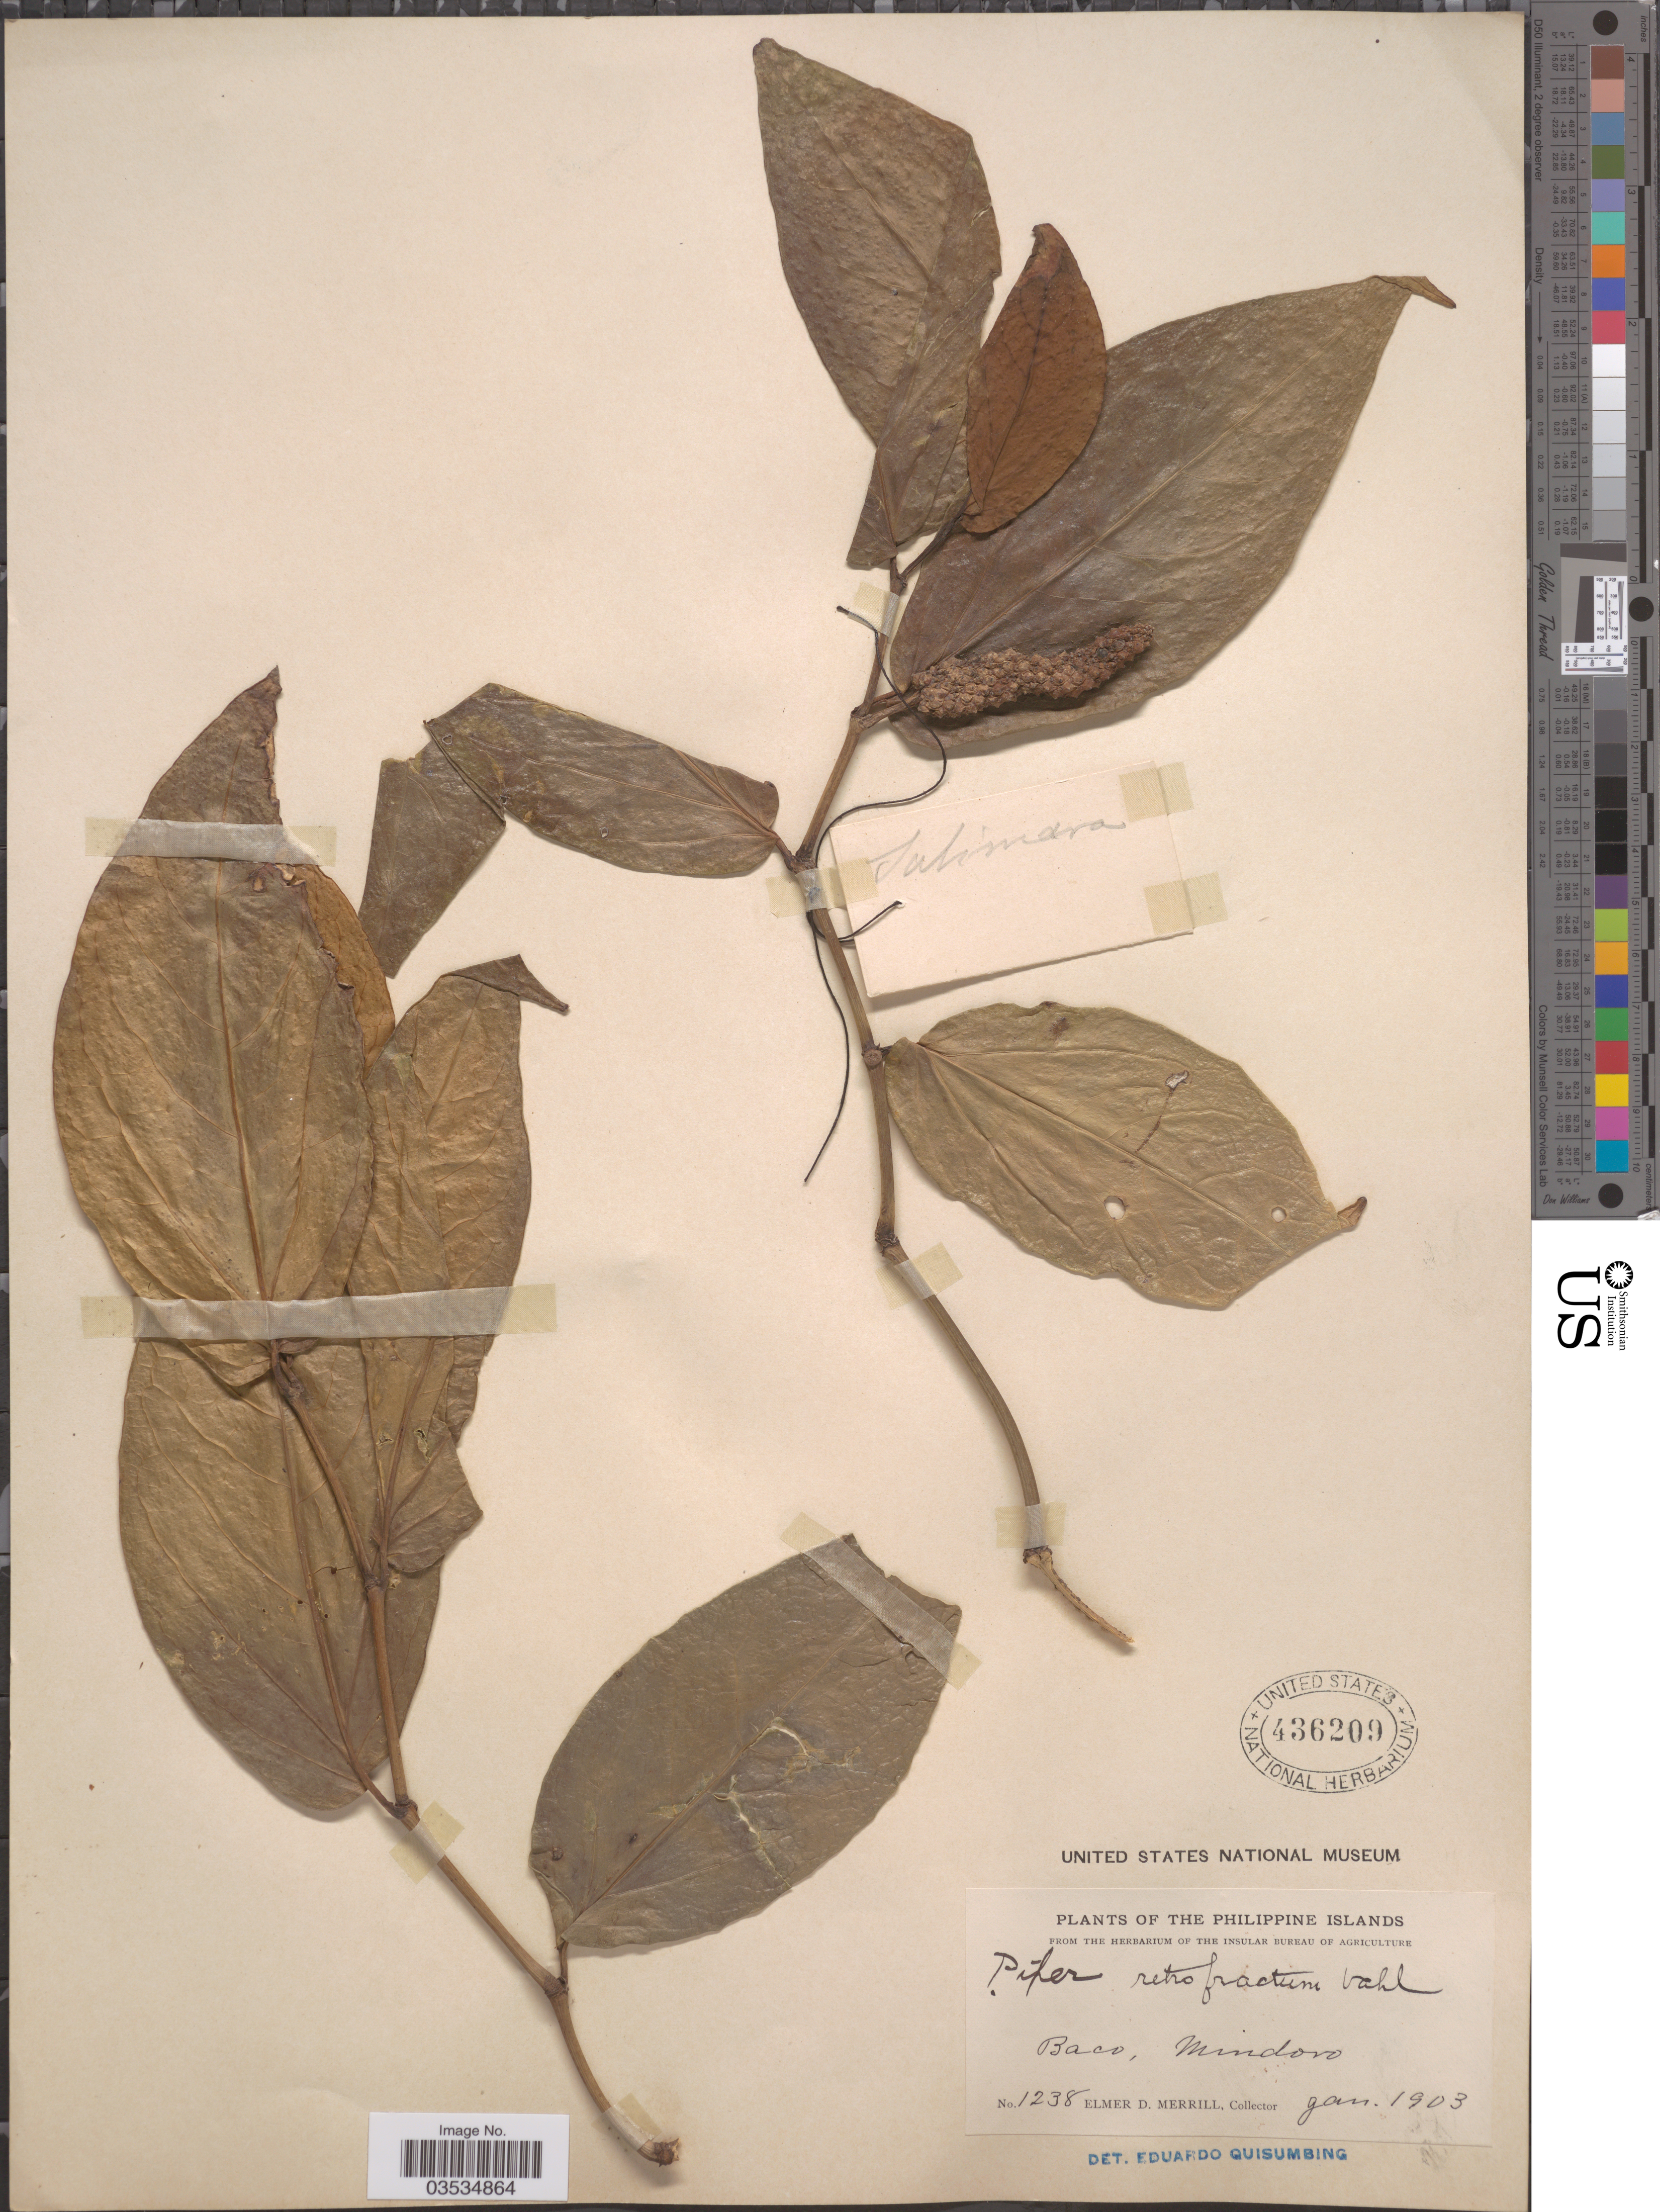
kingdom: Plantae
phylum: Tracheophyta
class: Magnoliopsida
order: Piperales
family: Piperaceae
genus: Piper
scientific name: Piper retrofractum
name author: Vahl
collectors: E. D. Merrill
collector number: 1238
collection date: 1903-01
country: Philippines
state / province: Mimaropa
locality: Baco, Mindoro.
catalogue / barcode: US 436209